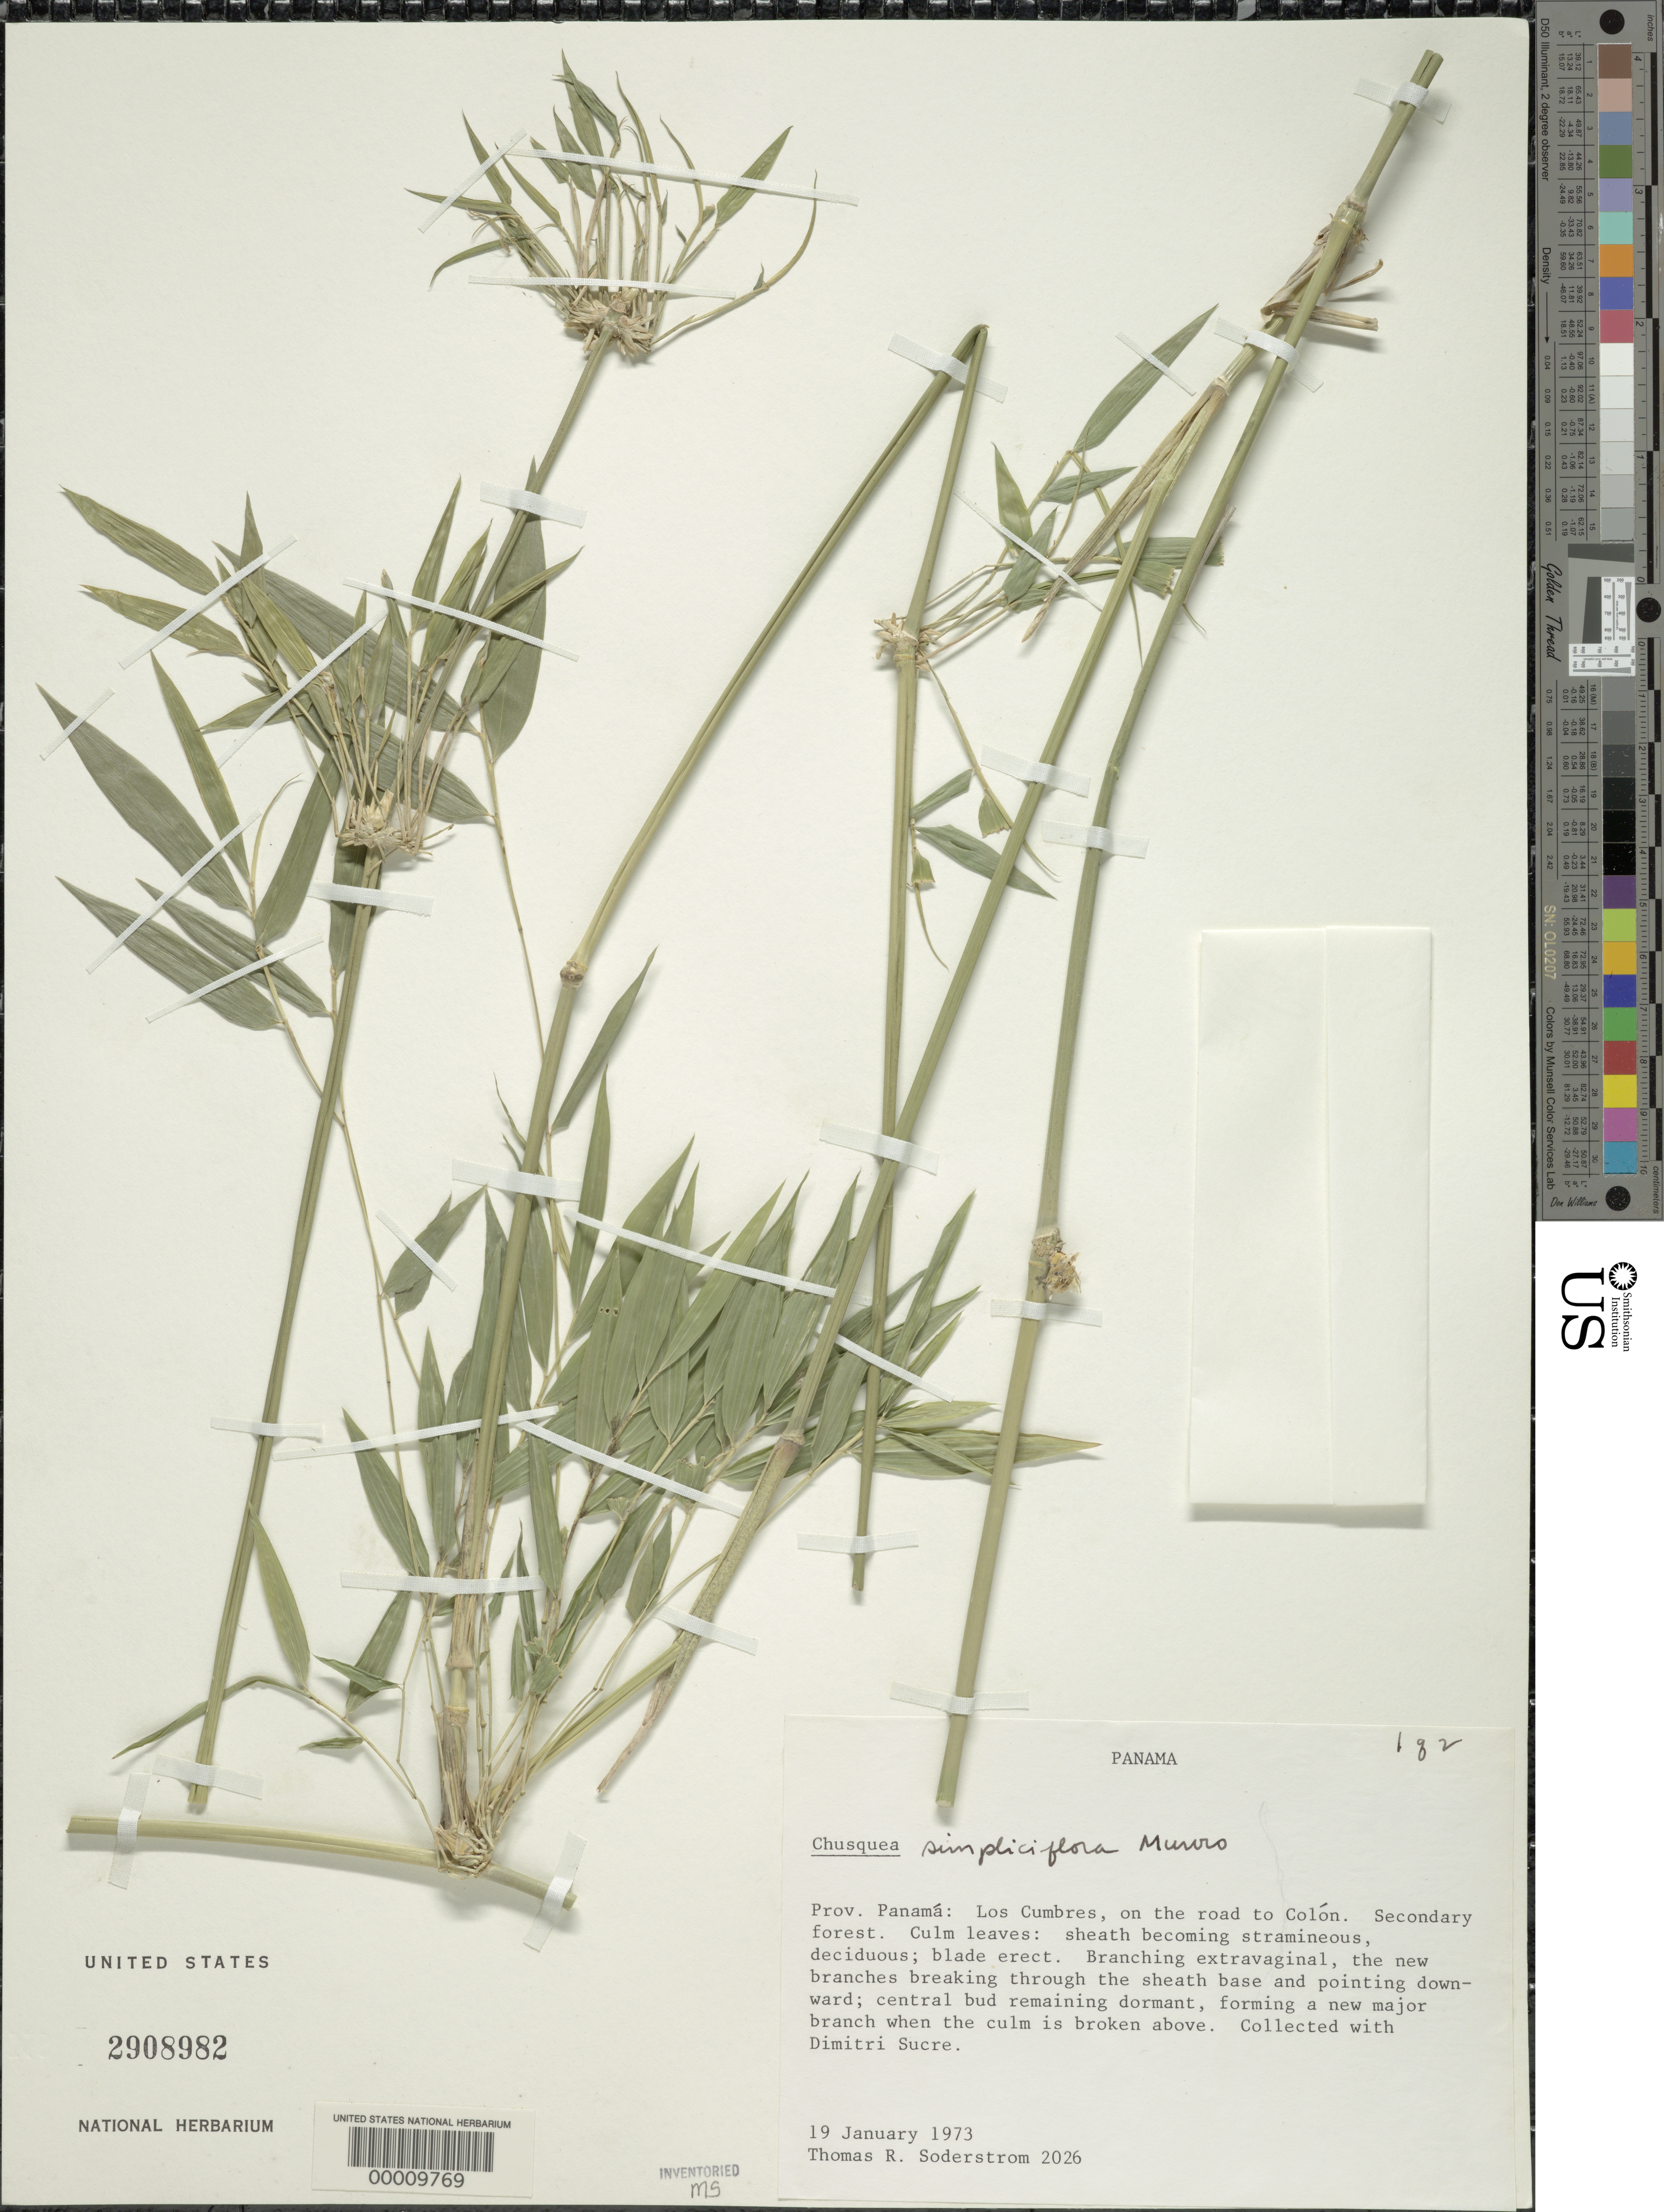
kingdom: Plantae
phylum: Tracheophyta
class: Liliopsida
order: Poales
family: Poaceae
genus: Chusquea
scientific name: Chusquea simpliciflora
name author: Munro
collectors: T. R. Soderstrom & D. Sucre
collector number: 2026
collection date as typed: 19 Jan 1973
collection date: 1973-01-19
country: Panama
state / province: Panamá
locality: Los Cumbes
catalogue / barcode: US 2908982